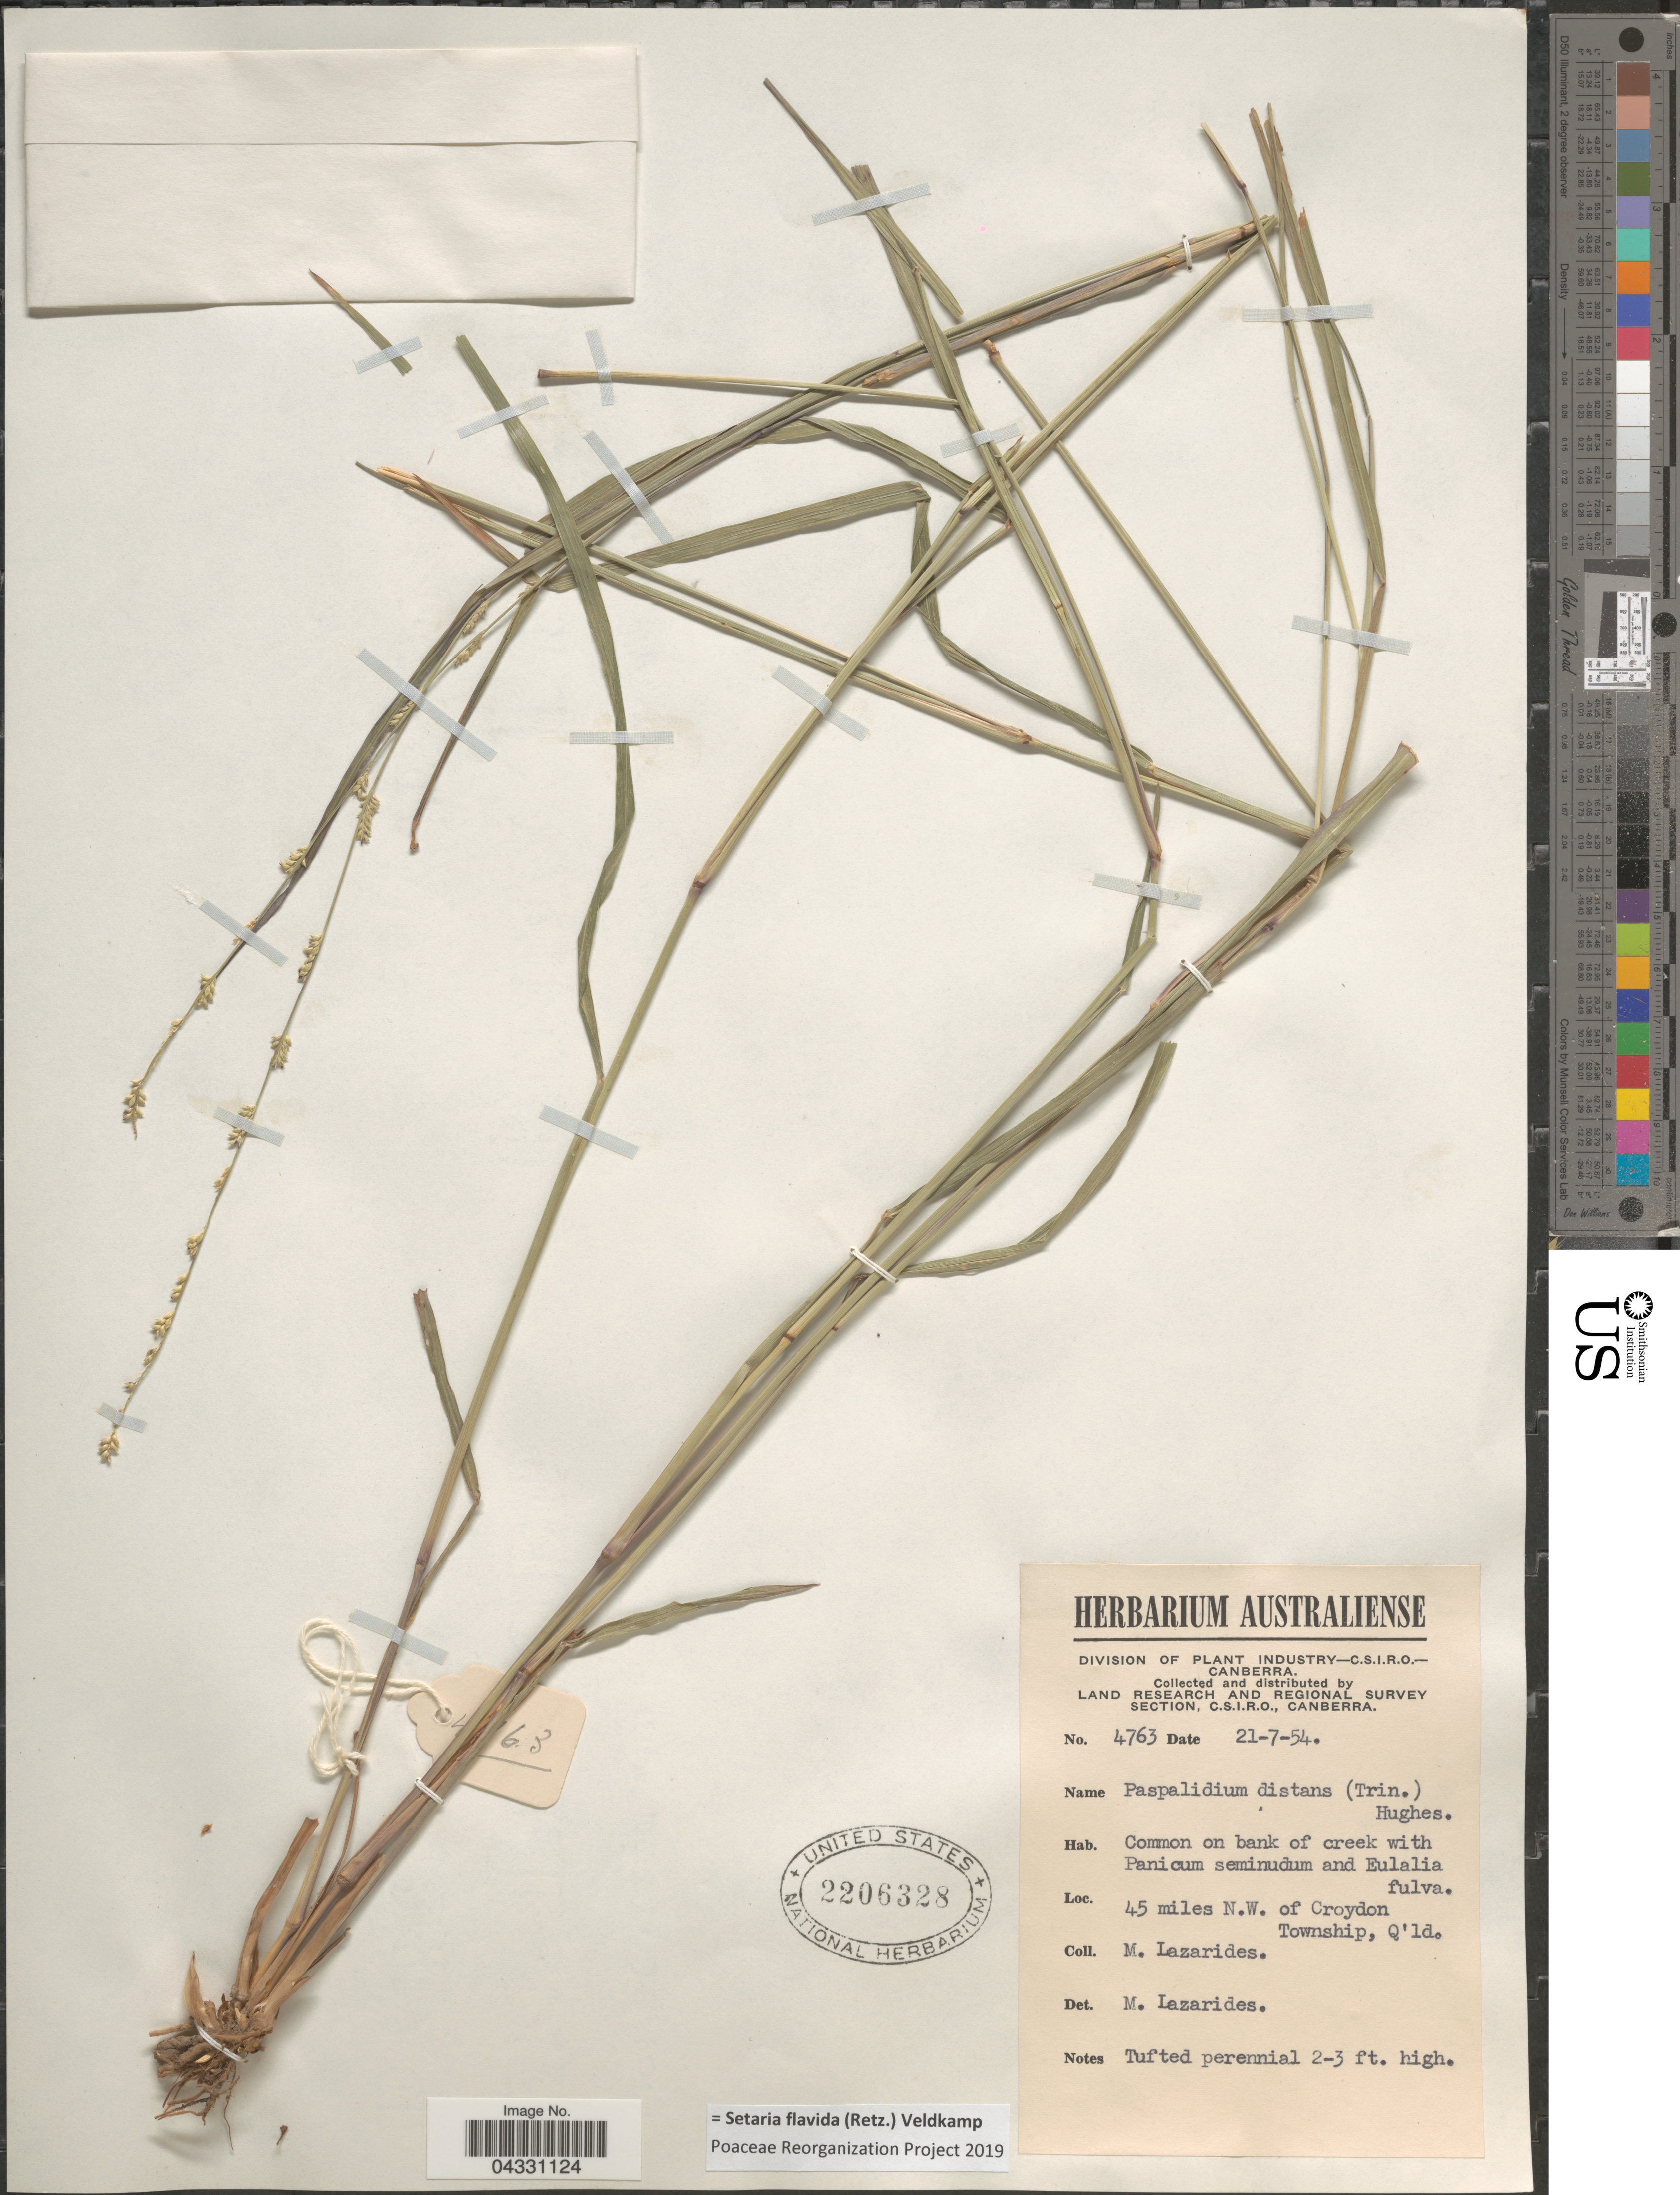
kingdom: Plantae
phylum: Tracheophyta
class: Liliopsida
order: Poales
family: Poaceae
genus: Setaria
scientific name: Setaria flavida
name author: (Retz.) Veldkamp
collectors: M. Lazarides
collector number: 4763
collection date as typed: Transcribed d/m/y: 21/7/54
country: Australia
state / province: Queensland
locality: Land Research and Regional Survey Section. 45 miles N.W. of Croydon Township.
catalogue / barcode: US 2206328